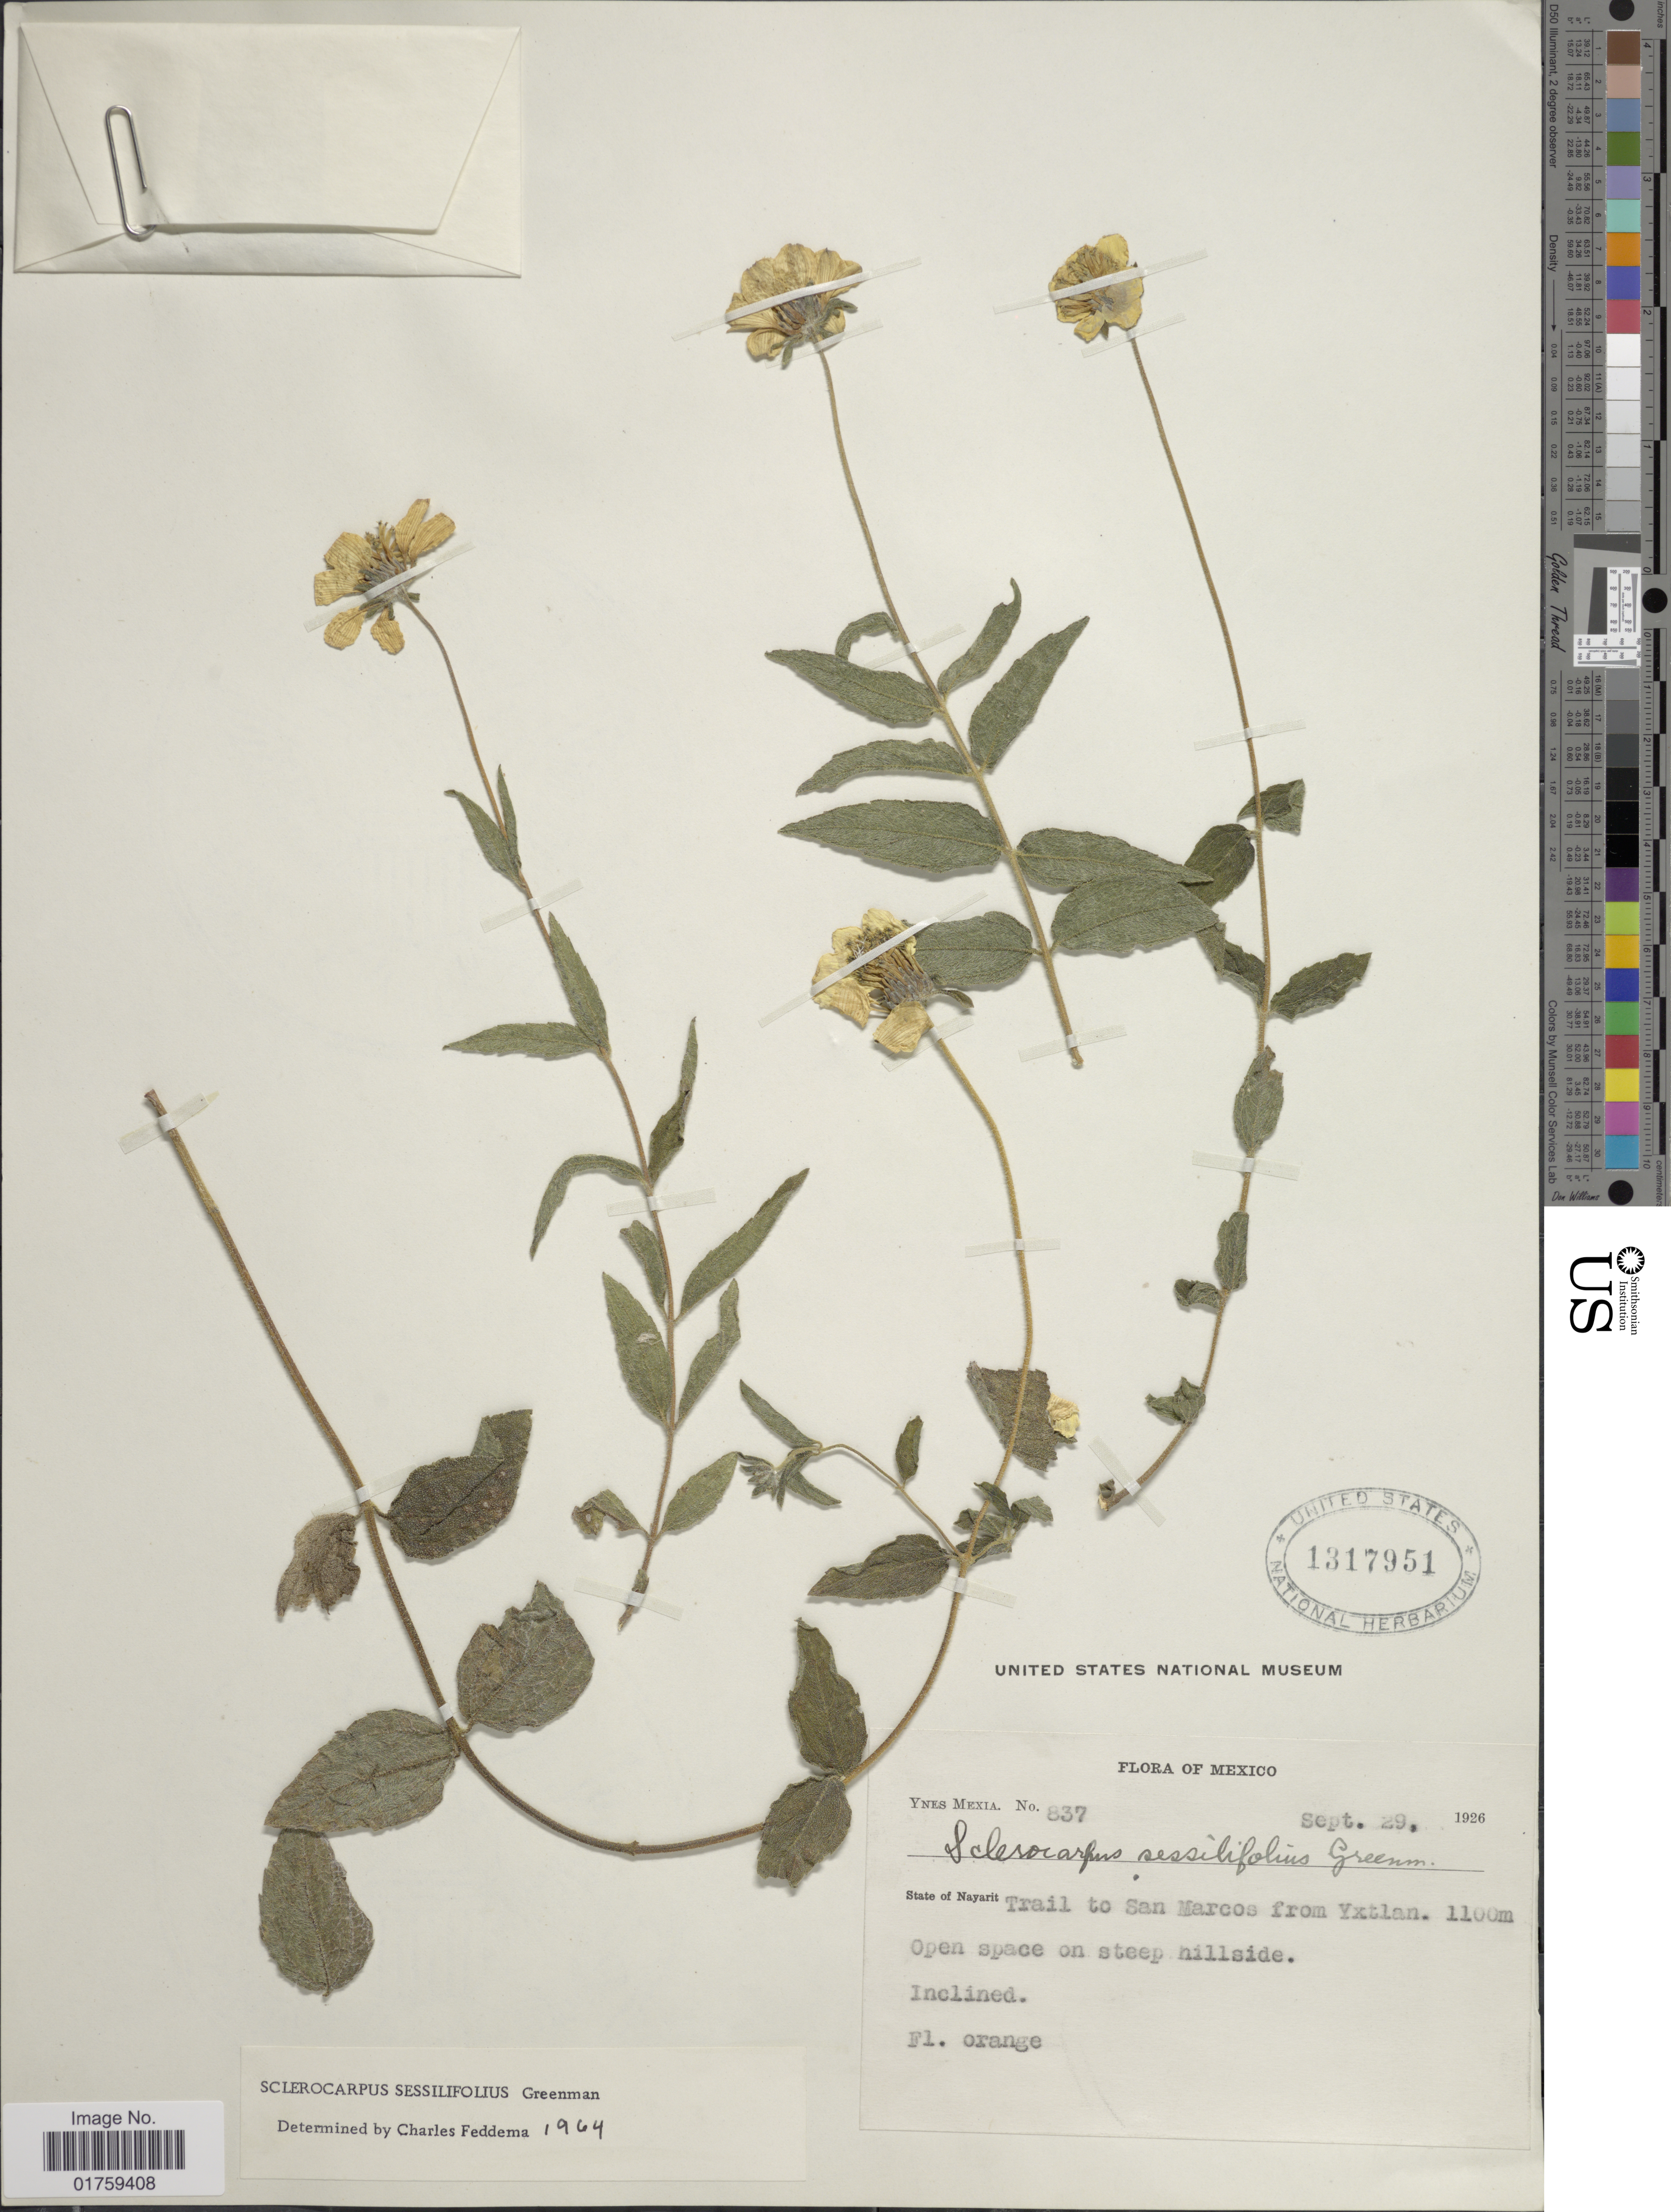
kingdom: Plantae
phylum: Tracheophyta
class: Magnoliopsida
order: Asterales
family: Asteraceae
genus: Sclerocarpus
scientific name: Sclerocarpus sessilifolius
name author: Greenm.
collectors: Y. Mexia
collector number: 831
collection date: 1926-09-29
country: Mexico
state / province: Nayarit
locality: State of Nayarit. Traoil to San Maricos from Yxtlan.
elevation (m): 1100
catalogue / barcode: US 1317951